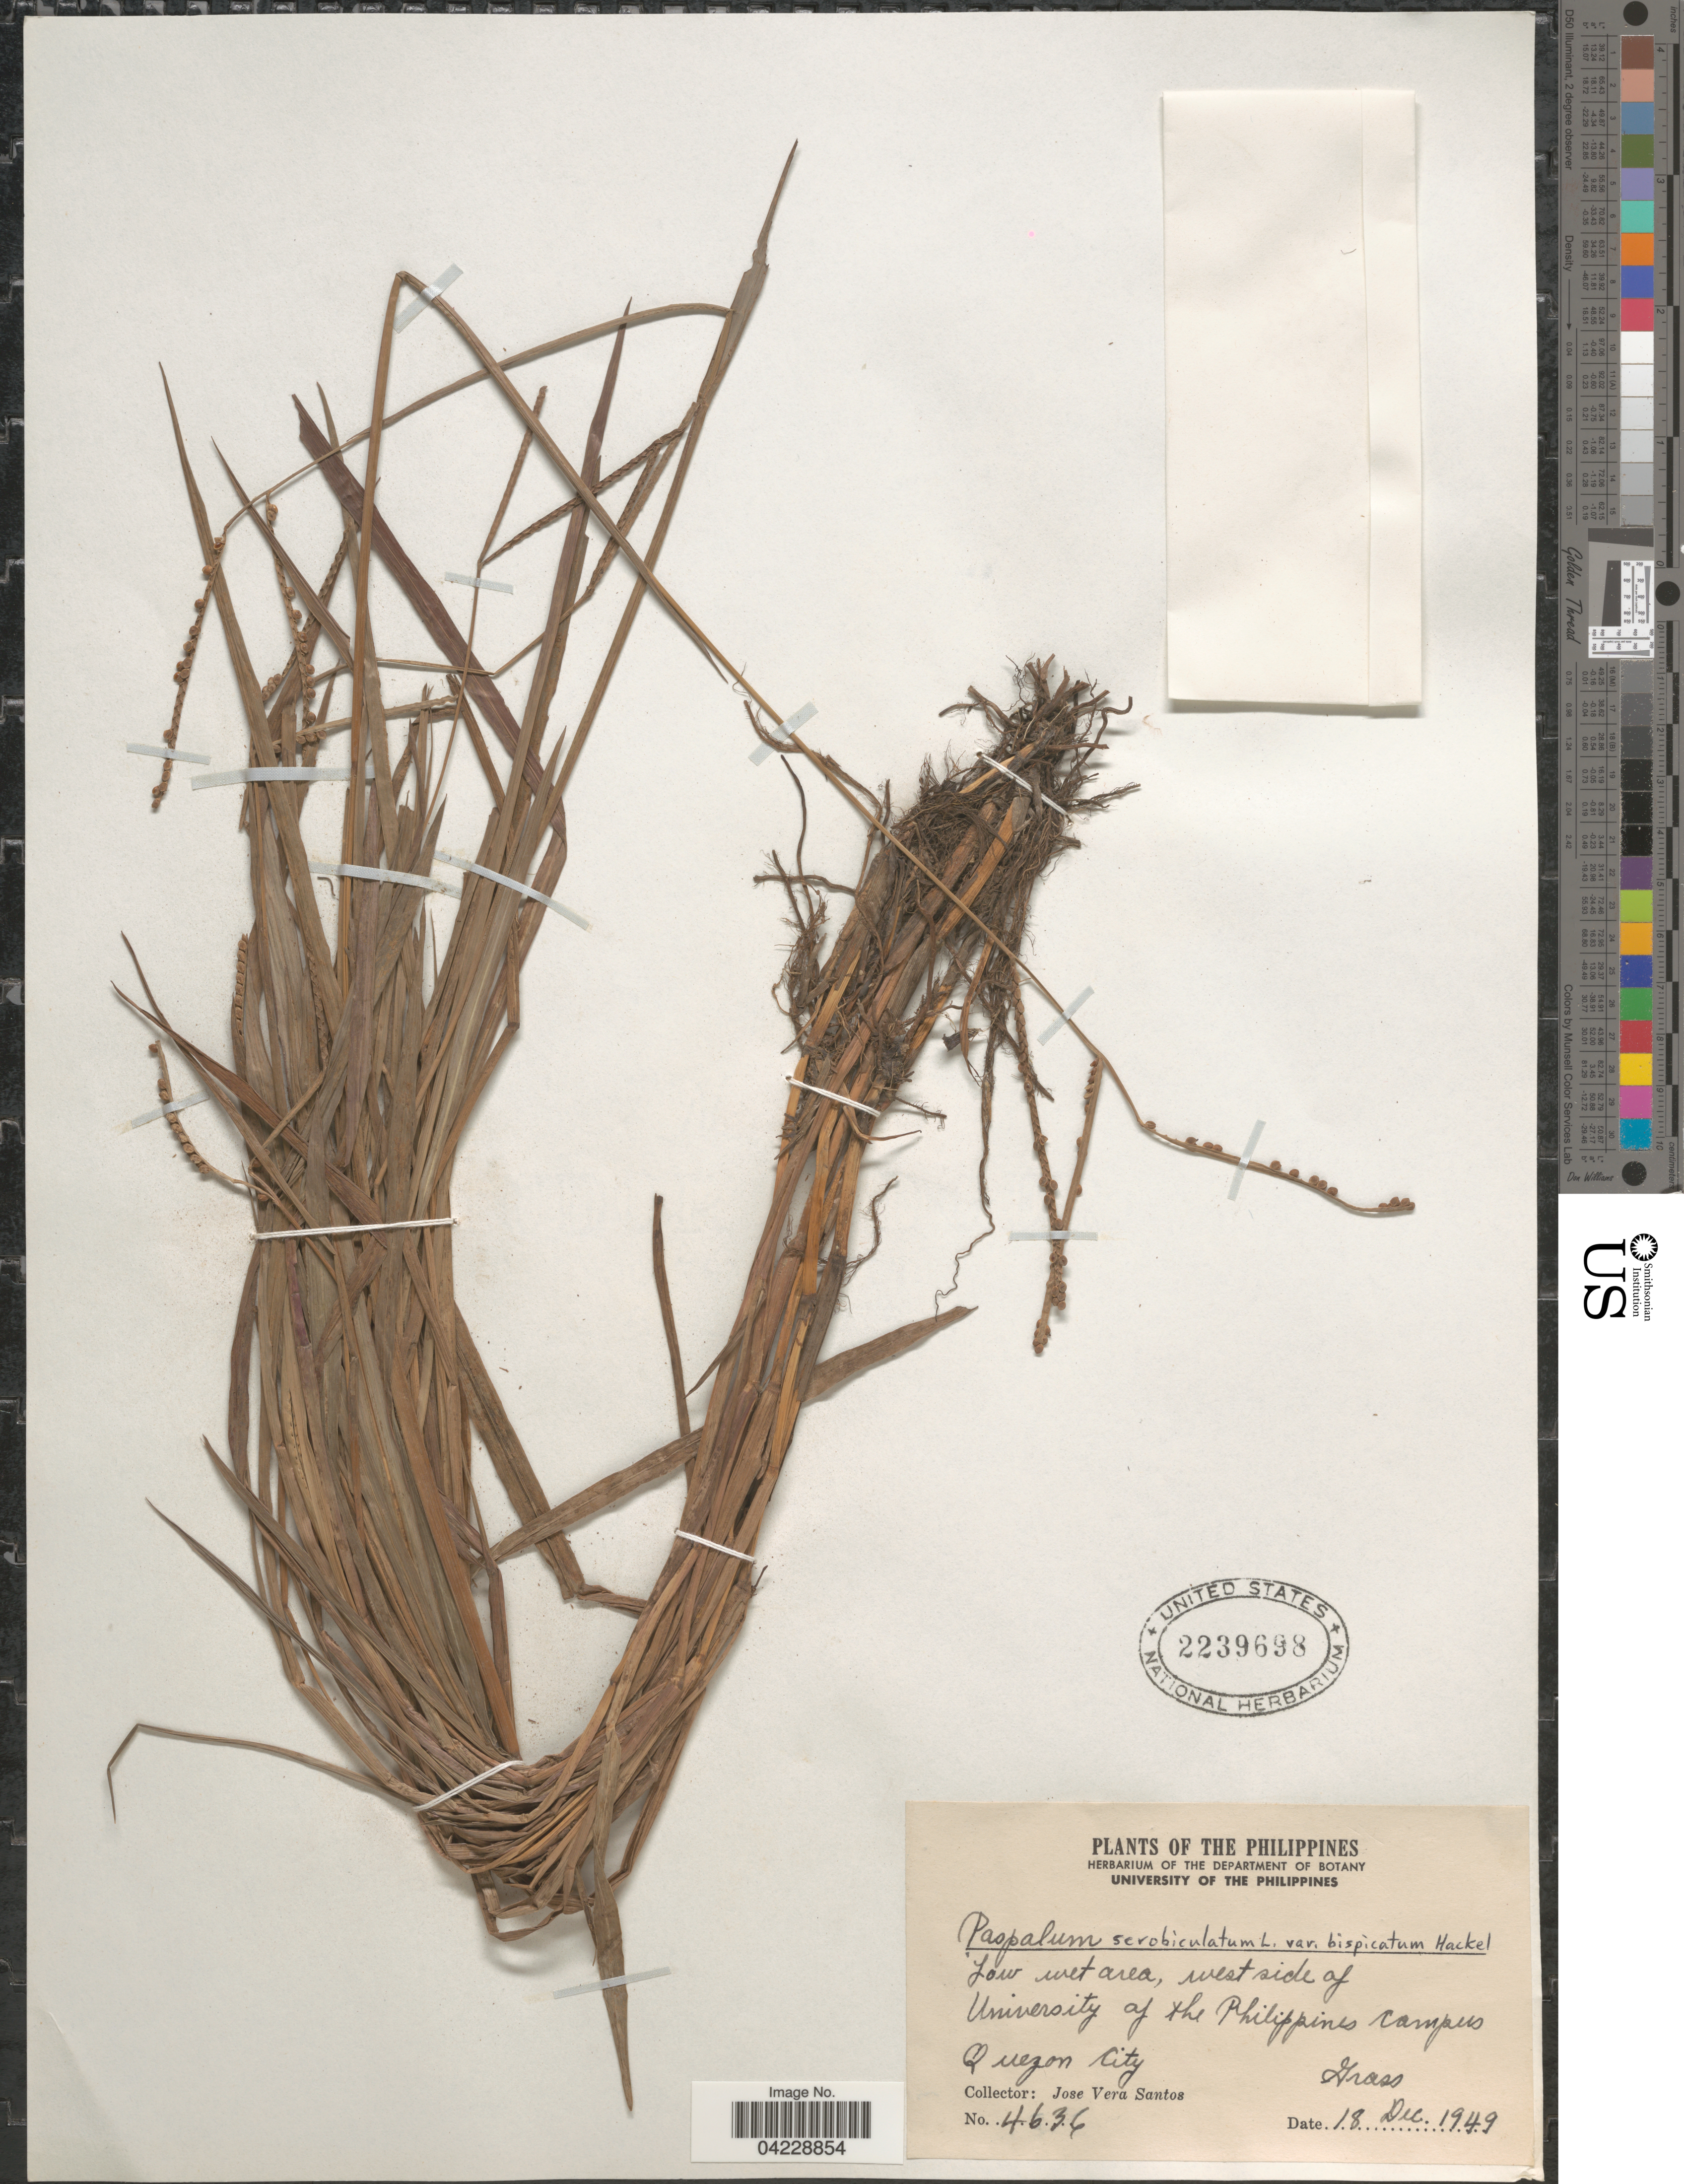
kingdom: Plantae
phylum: Tracheophyta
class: Liliopsida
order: Poales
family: Poaceae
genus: Paspalum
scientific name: Paspalum scrobiculatum var. bispicatum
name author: Hack. ex Merr.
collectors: J. Vera Santos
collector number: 4636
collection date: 1949-12-18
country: Philippines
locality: West side of University of the Philippines Campus. Quezon City.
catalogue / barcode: US 2239698